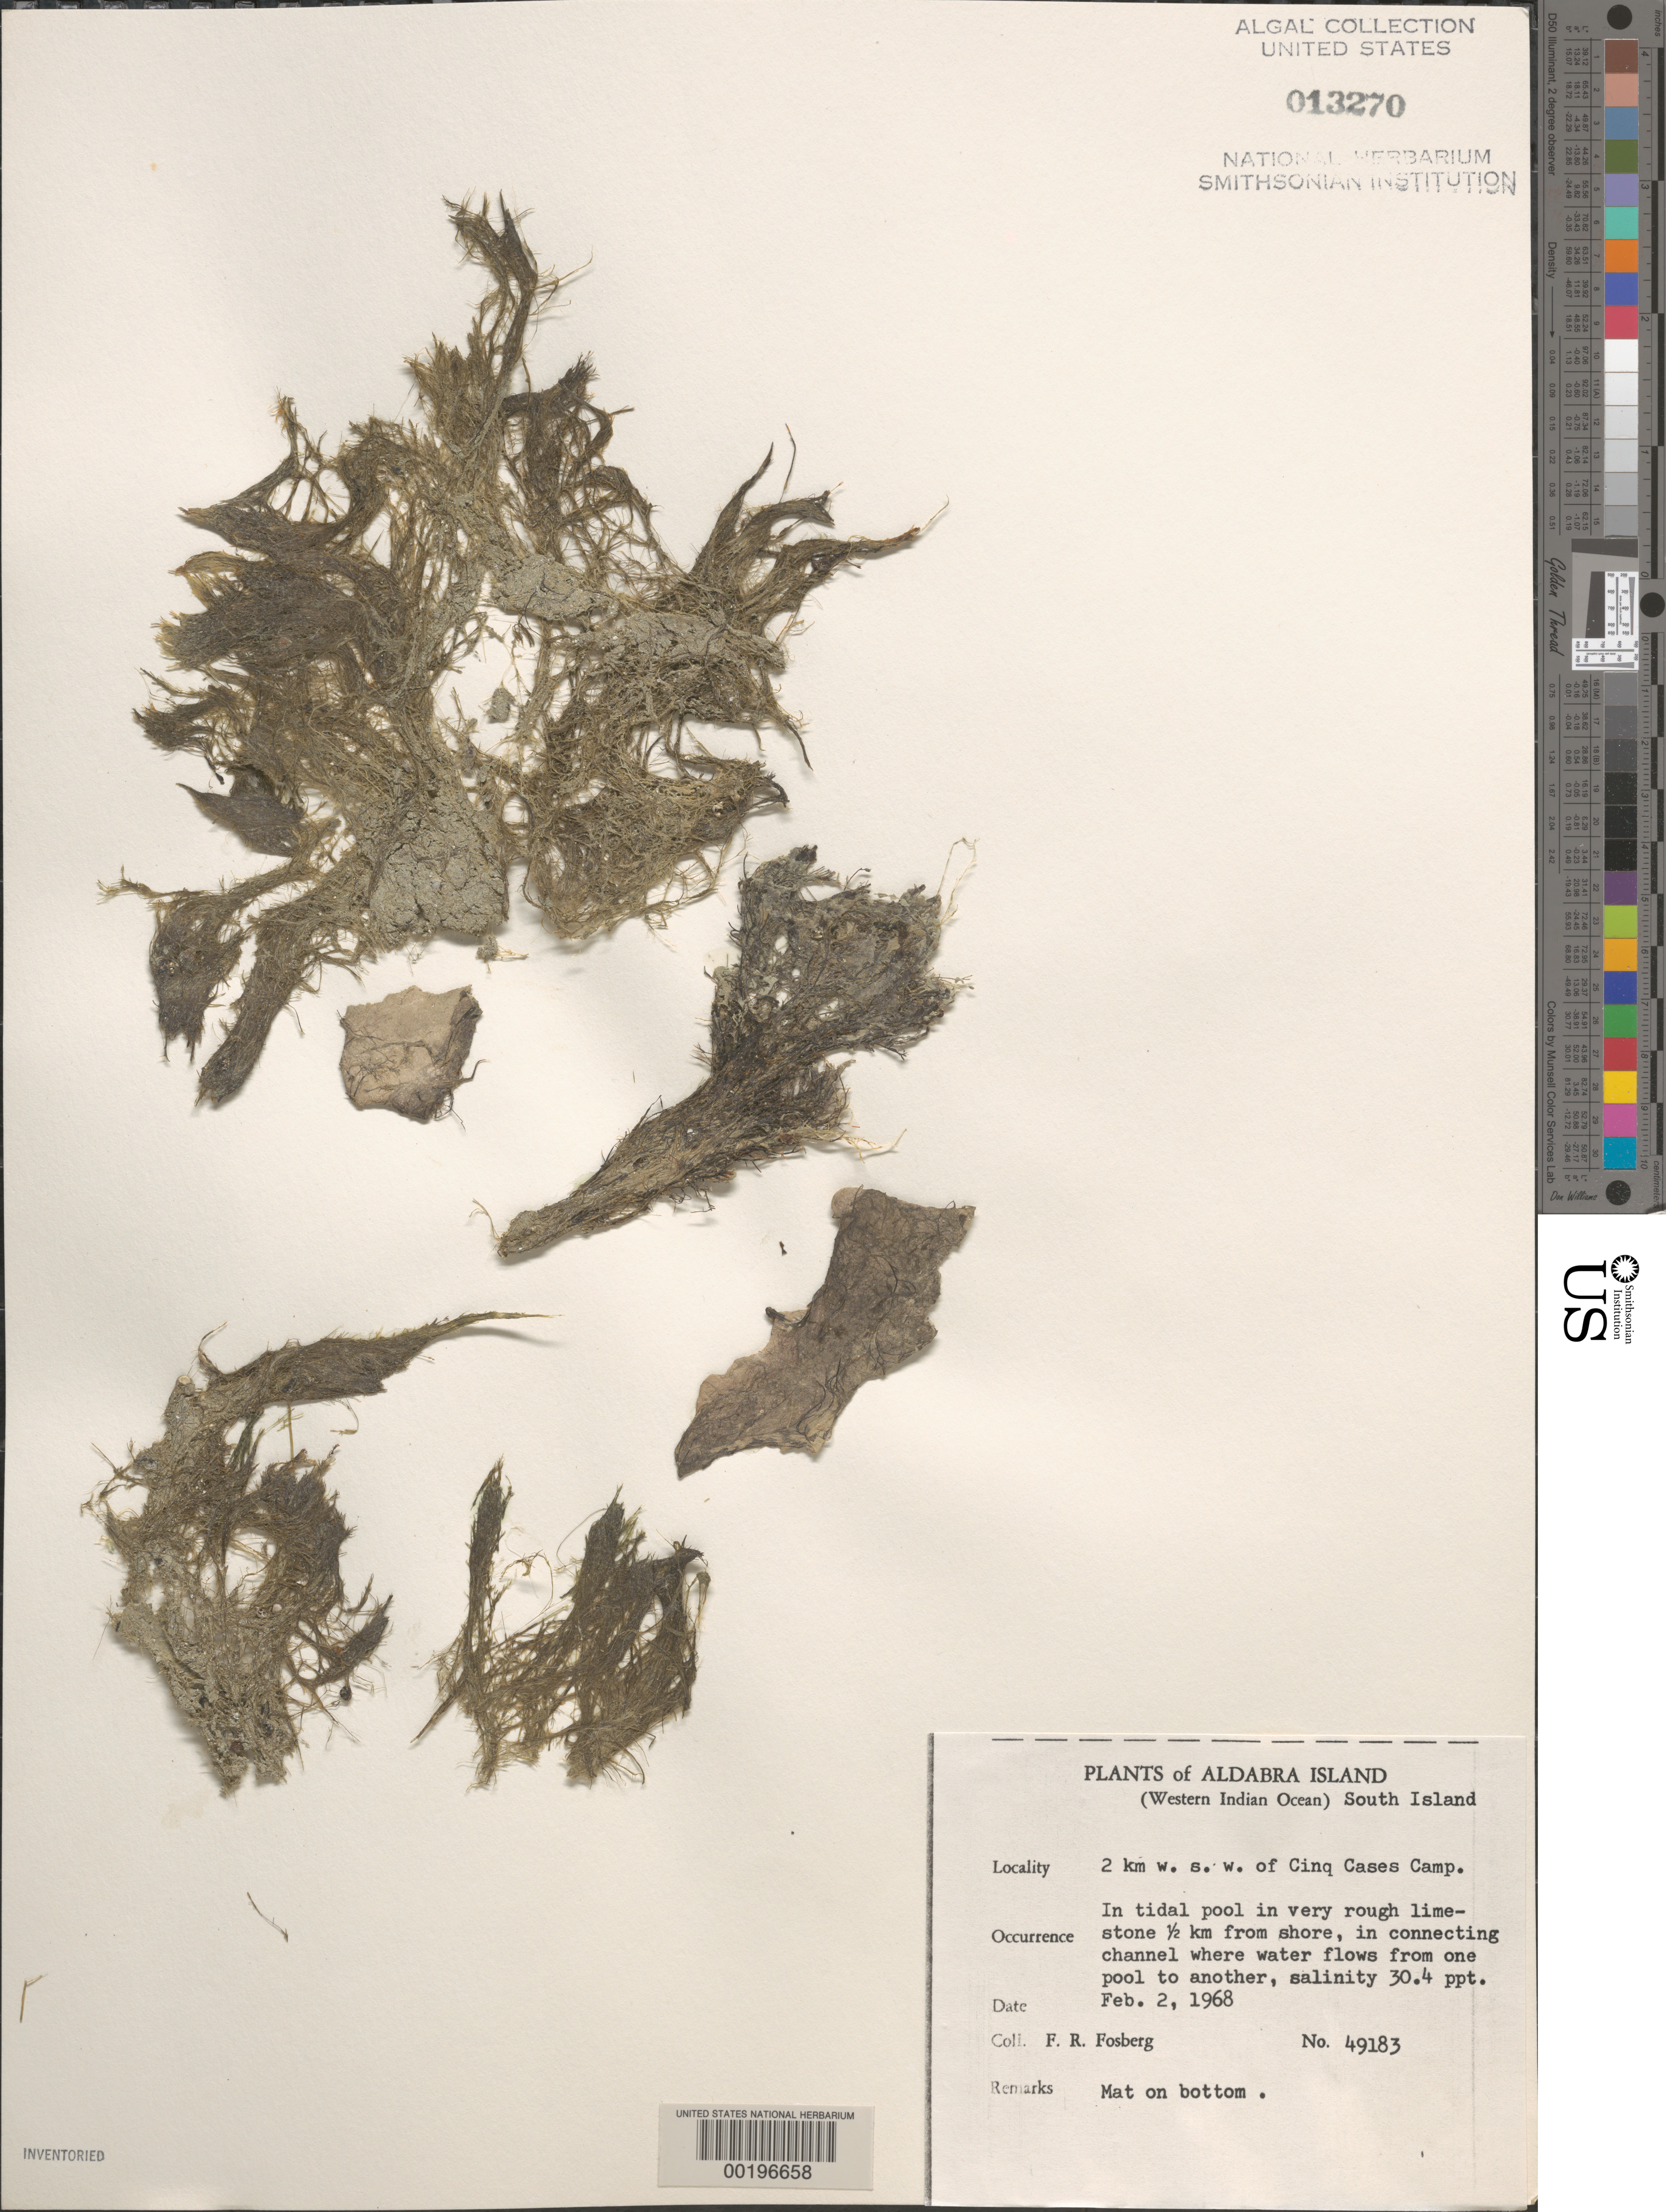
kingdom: Plantae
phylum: Charophyta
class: Charophyceae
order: Charales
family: Characeae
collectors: F. R. Fosberg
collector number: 49183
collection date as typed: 02 Feb 1968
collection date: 1968-02-02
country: Seychelles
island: Aldabra Atoll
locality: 2 km west southwest of Cinq Cases camp, South Islet.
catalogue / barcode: US 13270